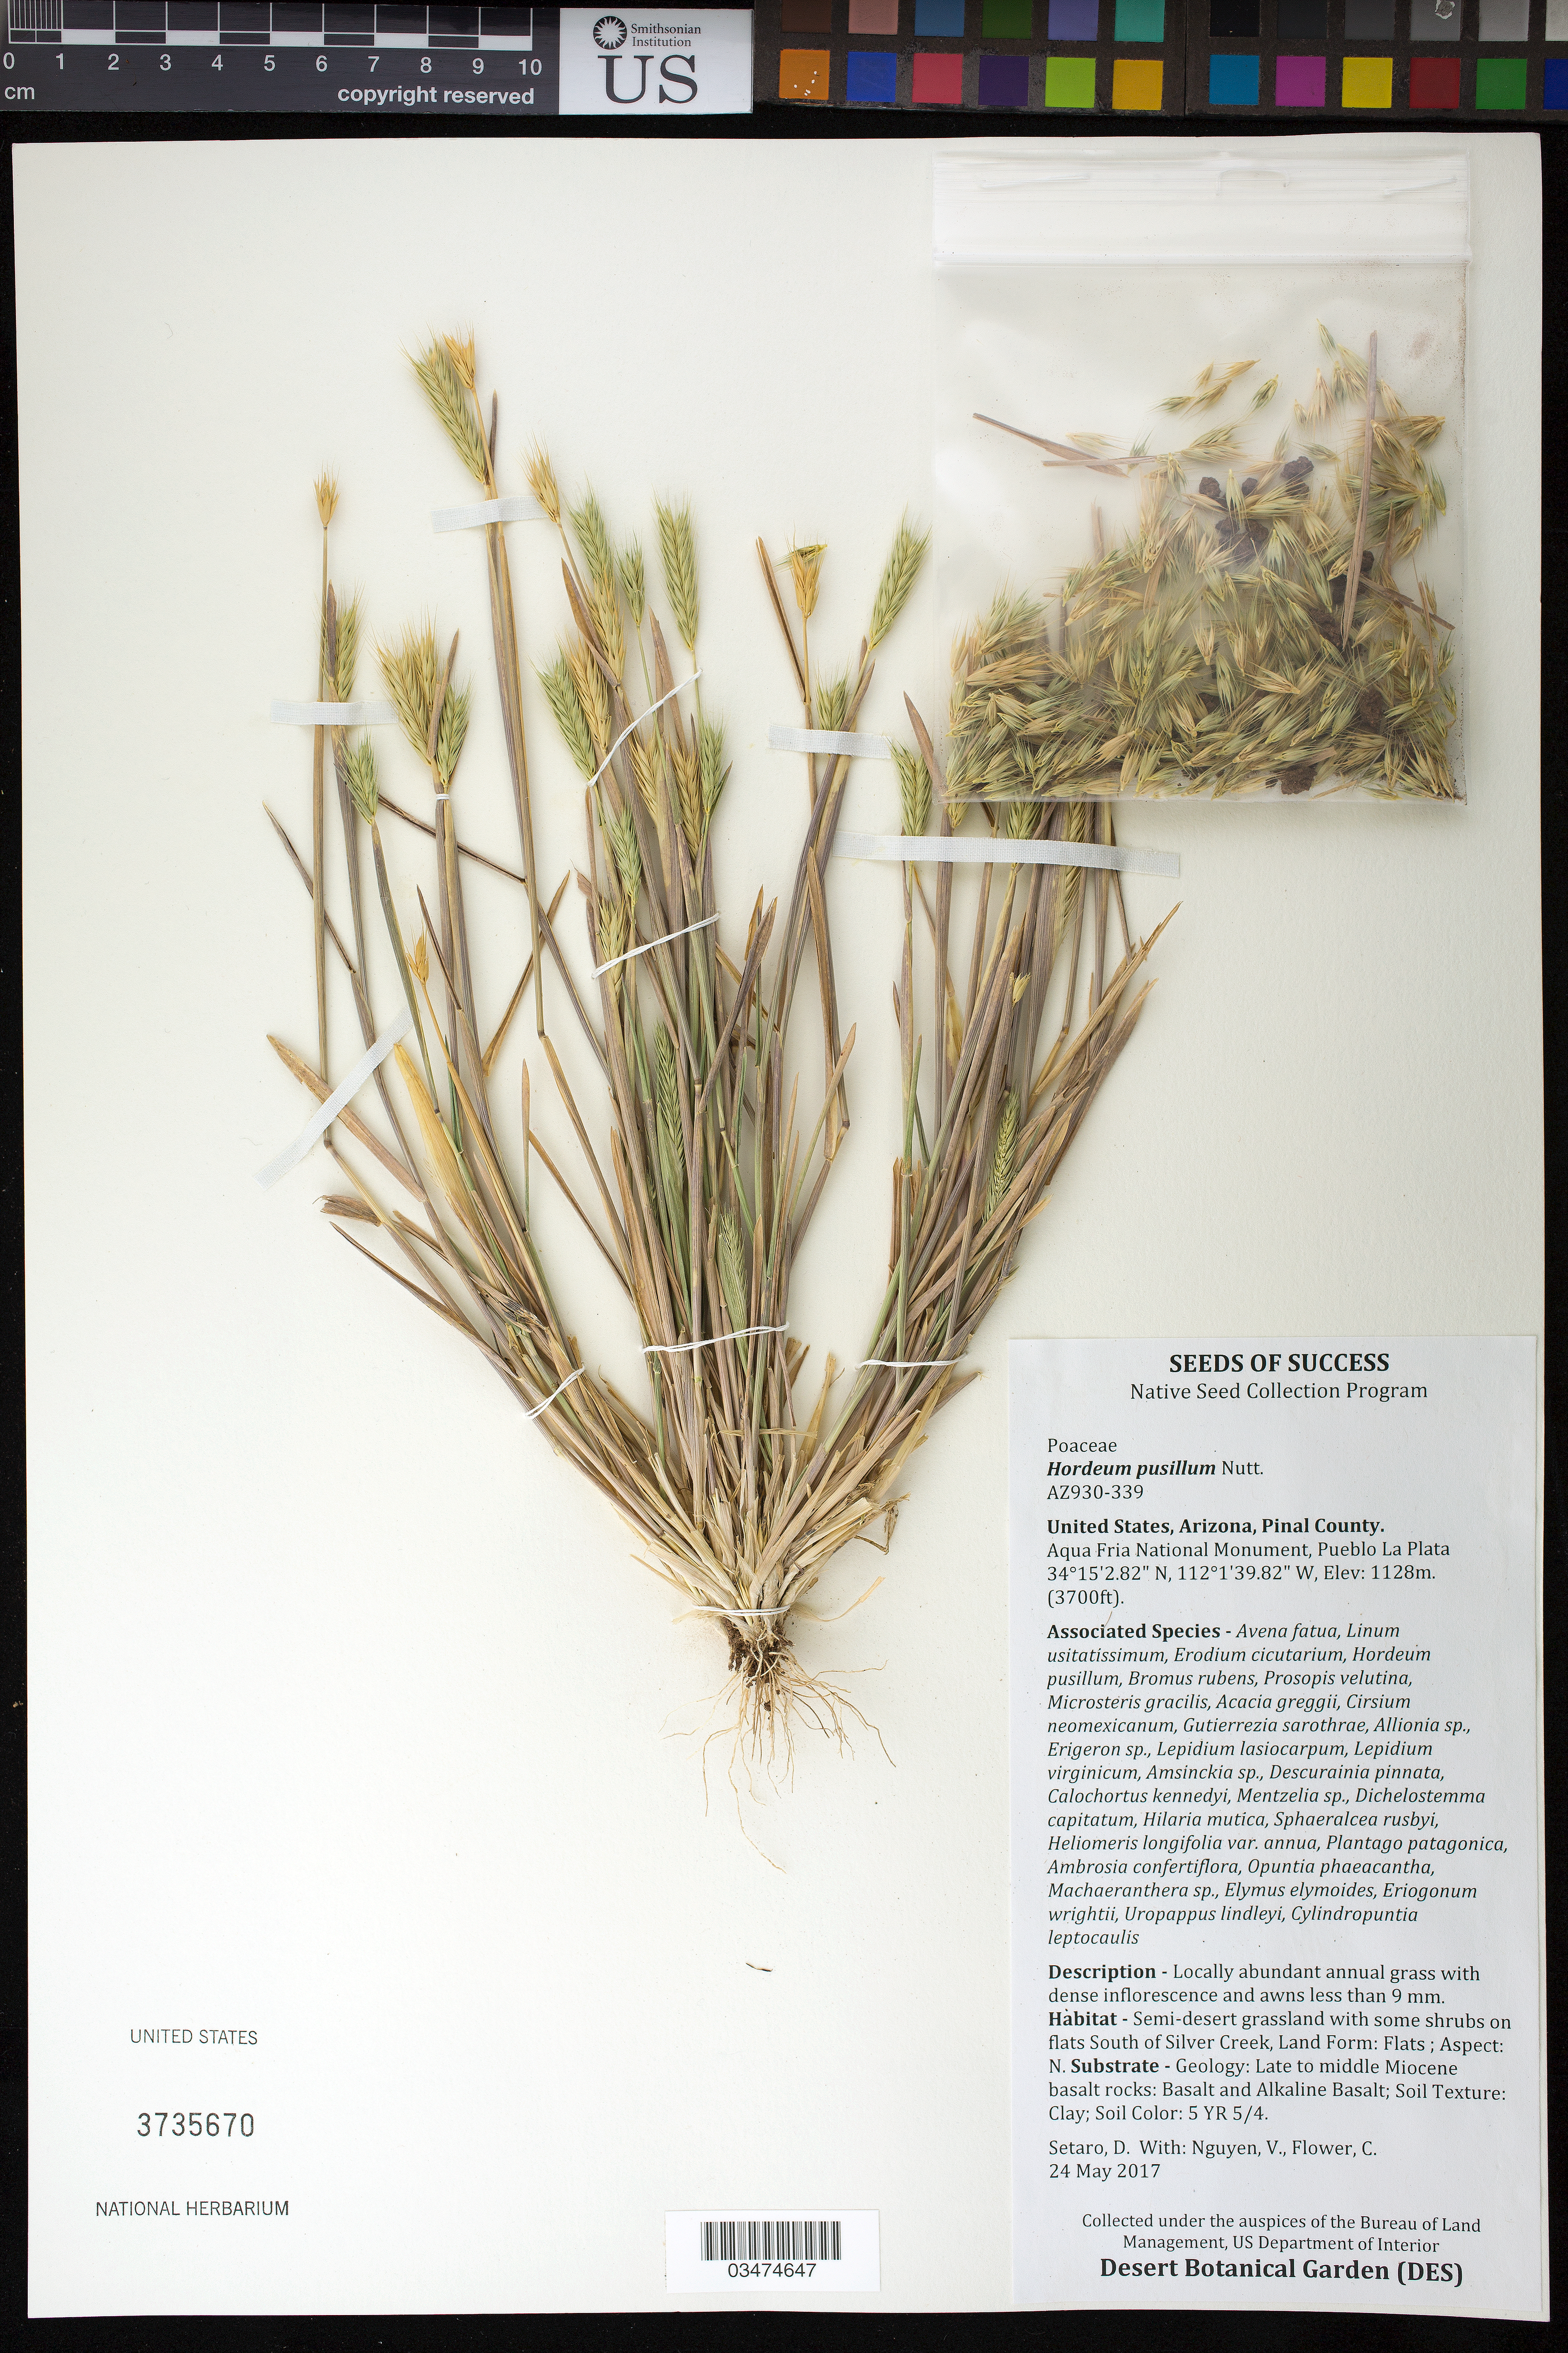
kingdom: Plantae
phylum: Tracheophyta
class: Liliopsida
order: Poales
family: Poaceae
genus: Hordeum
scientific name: Hordeum pusillum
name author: Nutt.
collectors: D. Setaro, V. Nguyen & C. Flower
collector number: AZ930-339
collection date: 2017-05-24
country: United States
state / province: Arizona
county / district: Yavapai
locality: Aqua Fria National Monument, Pueblo La Plata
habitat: Semi-desert grassland with some shrubs on flats South of Silver Creek.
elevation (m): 1128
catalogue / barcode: US 3735670